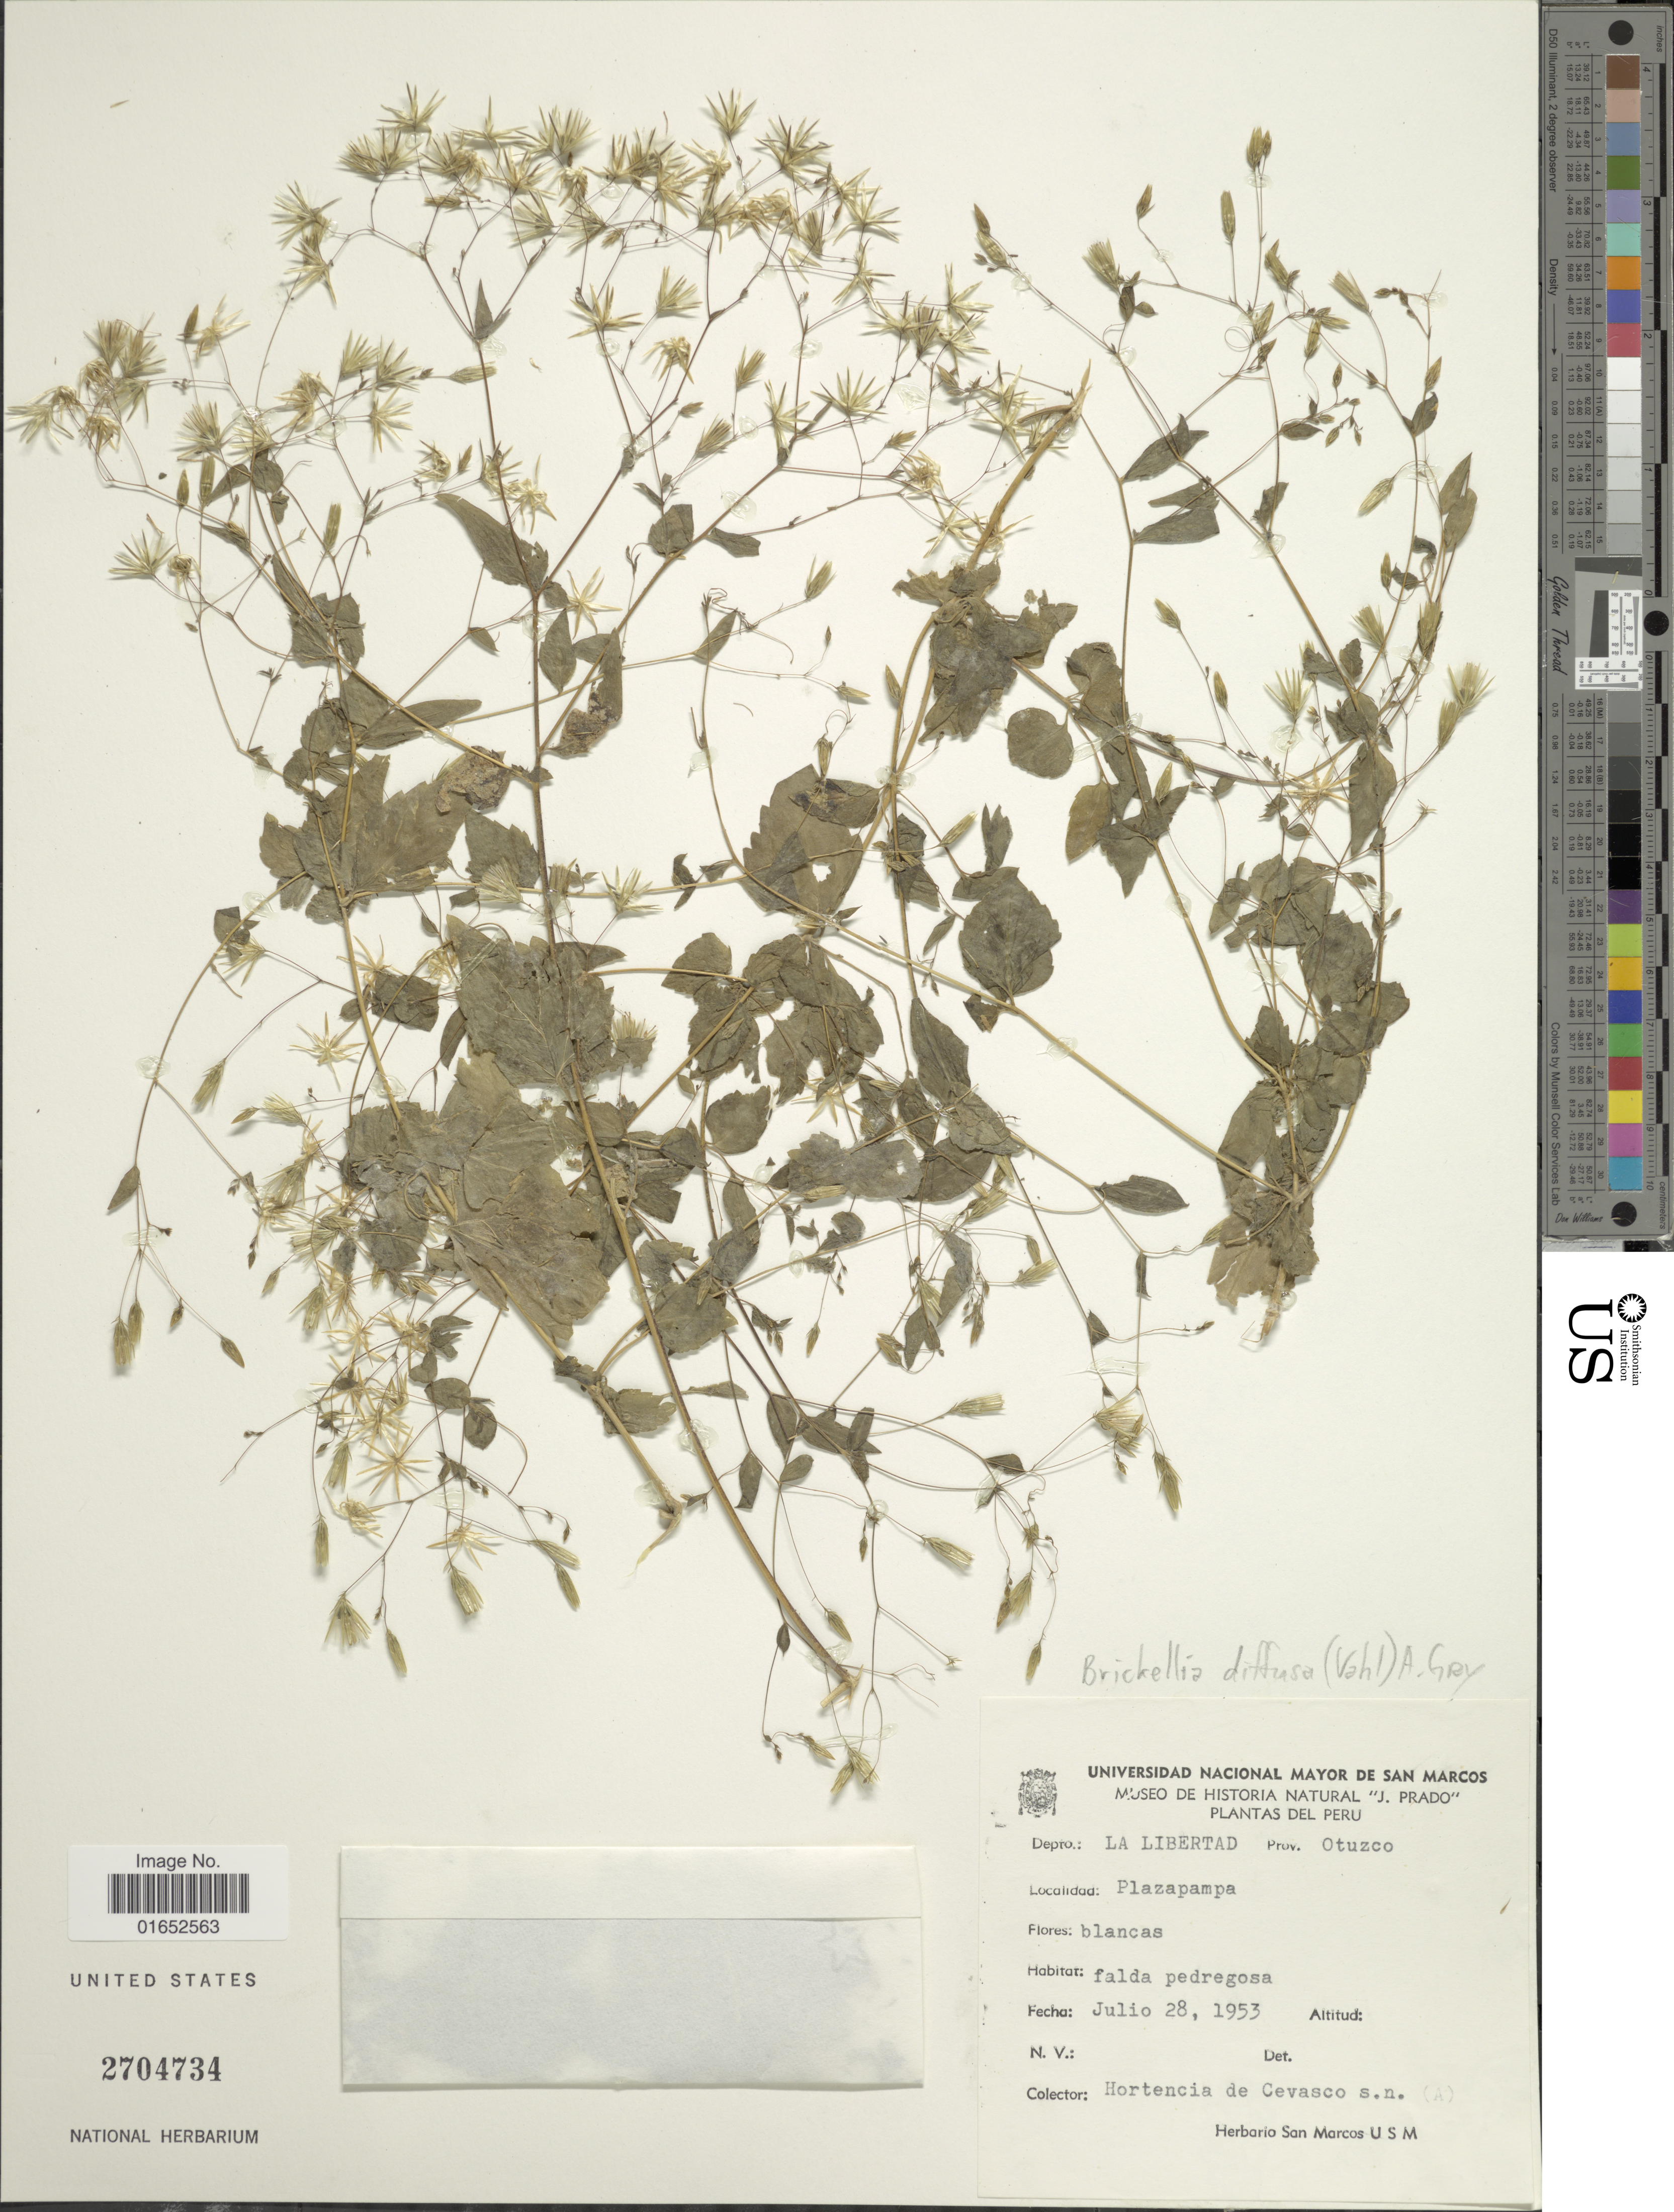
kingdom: Plantae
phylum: Tracheophyta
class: Magnoliopsida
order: Asterales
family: Asteraceae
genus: Brickellia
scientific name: Brickellia diffusa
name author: (Vahl) A. Gray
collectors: Hortencia de Cevasco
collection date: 1953-07-28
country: Peru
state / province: La Libertad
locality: Depto: La Libertad, Prov. Otuzco, Plazapampa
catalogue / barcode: US 2704734